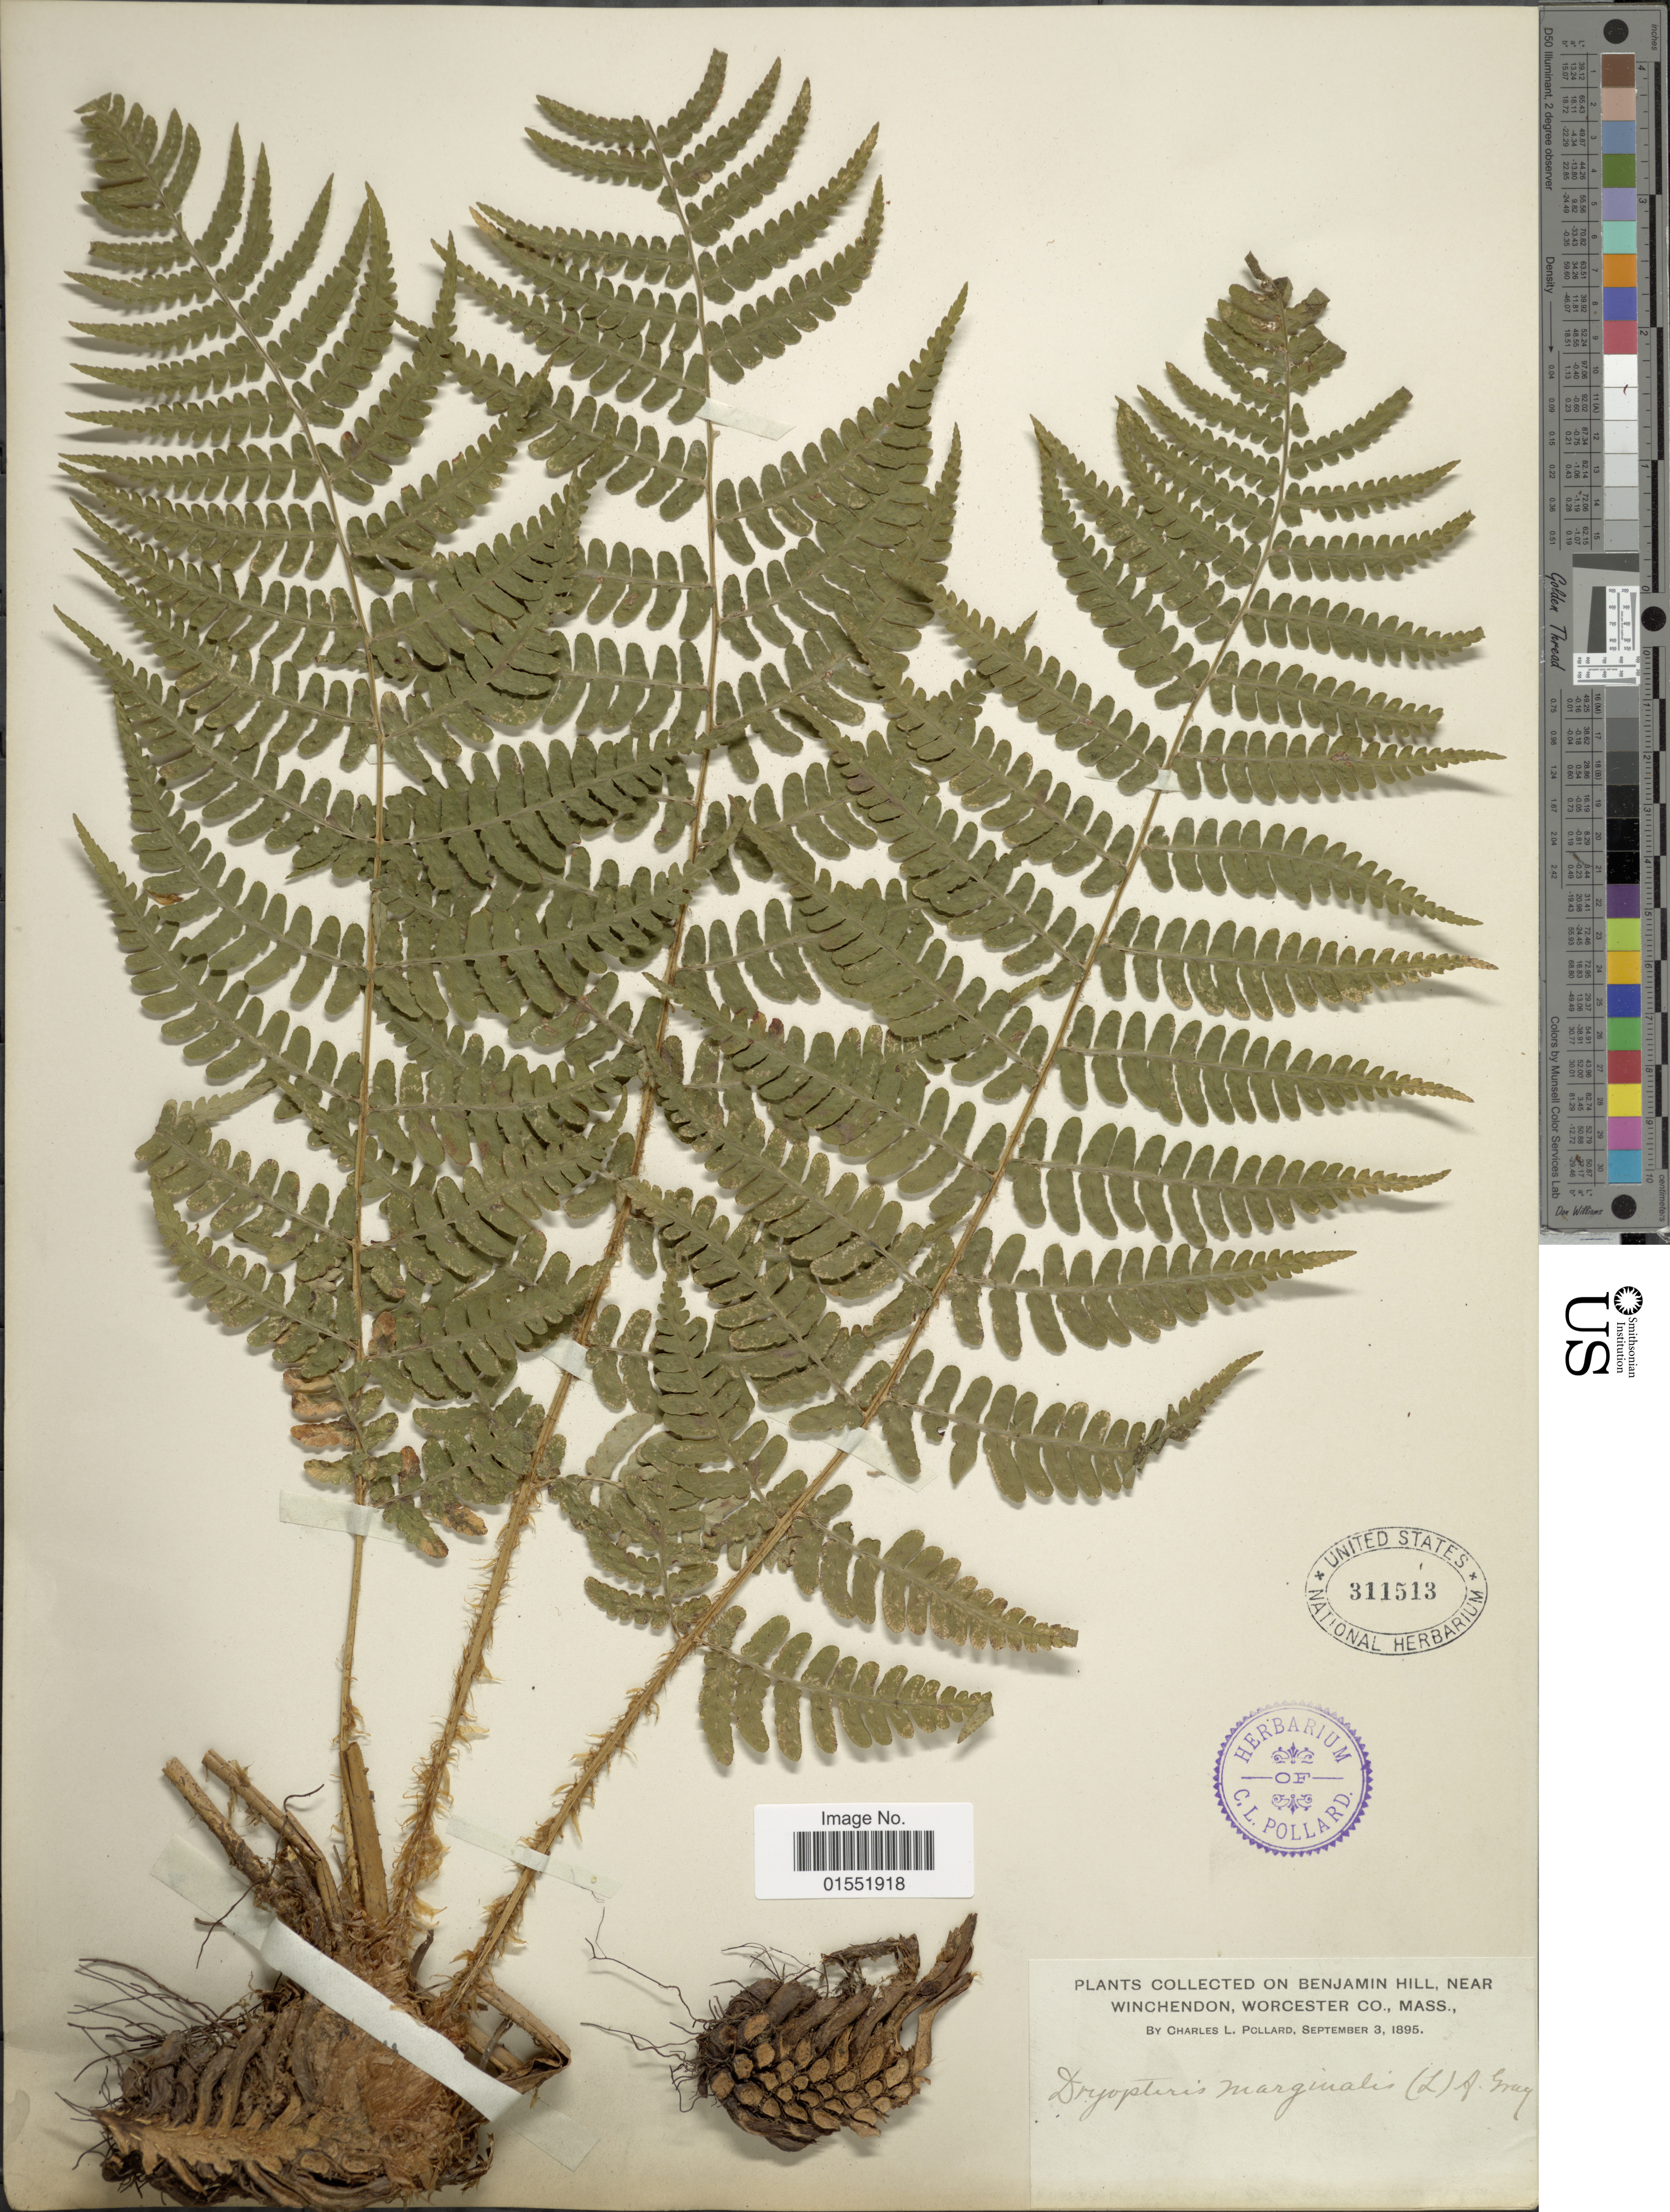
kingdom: Plantae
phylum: Tracheophyta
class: Polypodiopsida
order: Polypodiales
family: Dryopteridaceae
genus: Dryopteris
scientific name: Dryopteris marginalis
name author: (L.) A. Gray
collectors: C. L. Pollard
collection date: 1895-09-03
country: United States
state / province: Massachusetts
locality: Benjamin Hill, near Winchendon, Worcester Co., Mass.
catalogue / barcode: US 311513